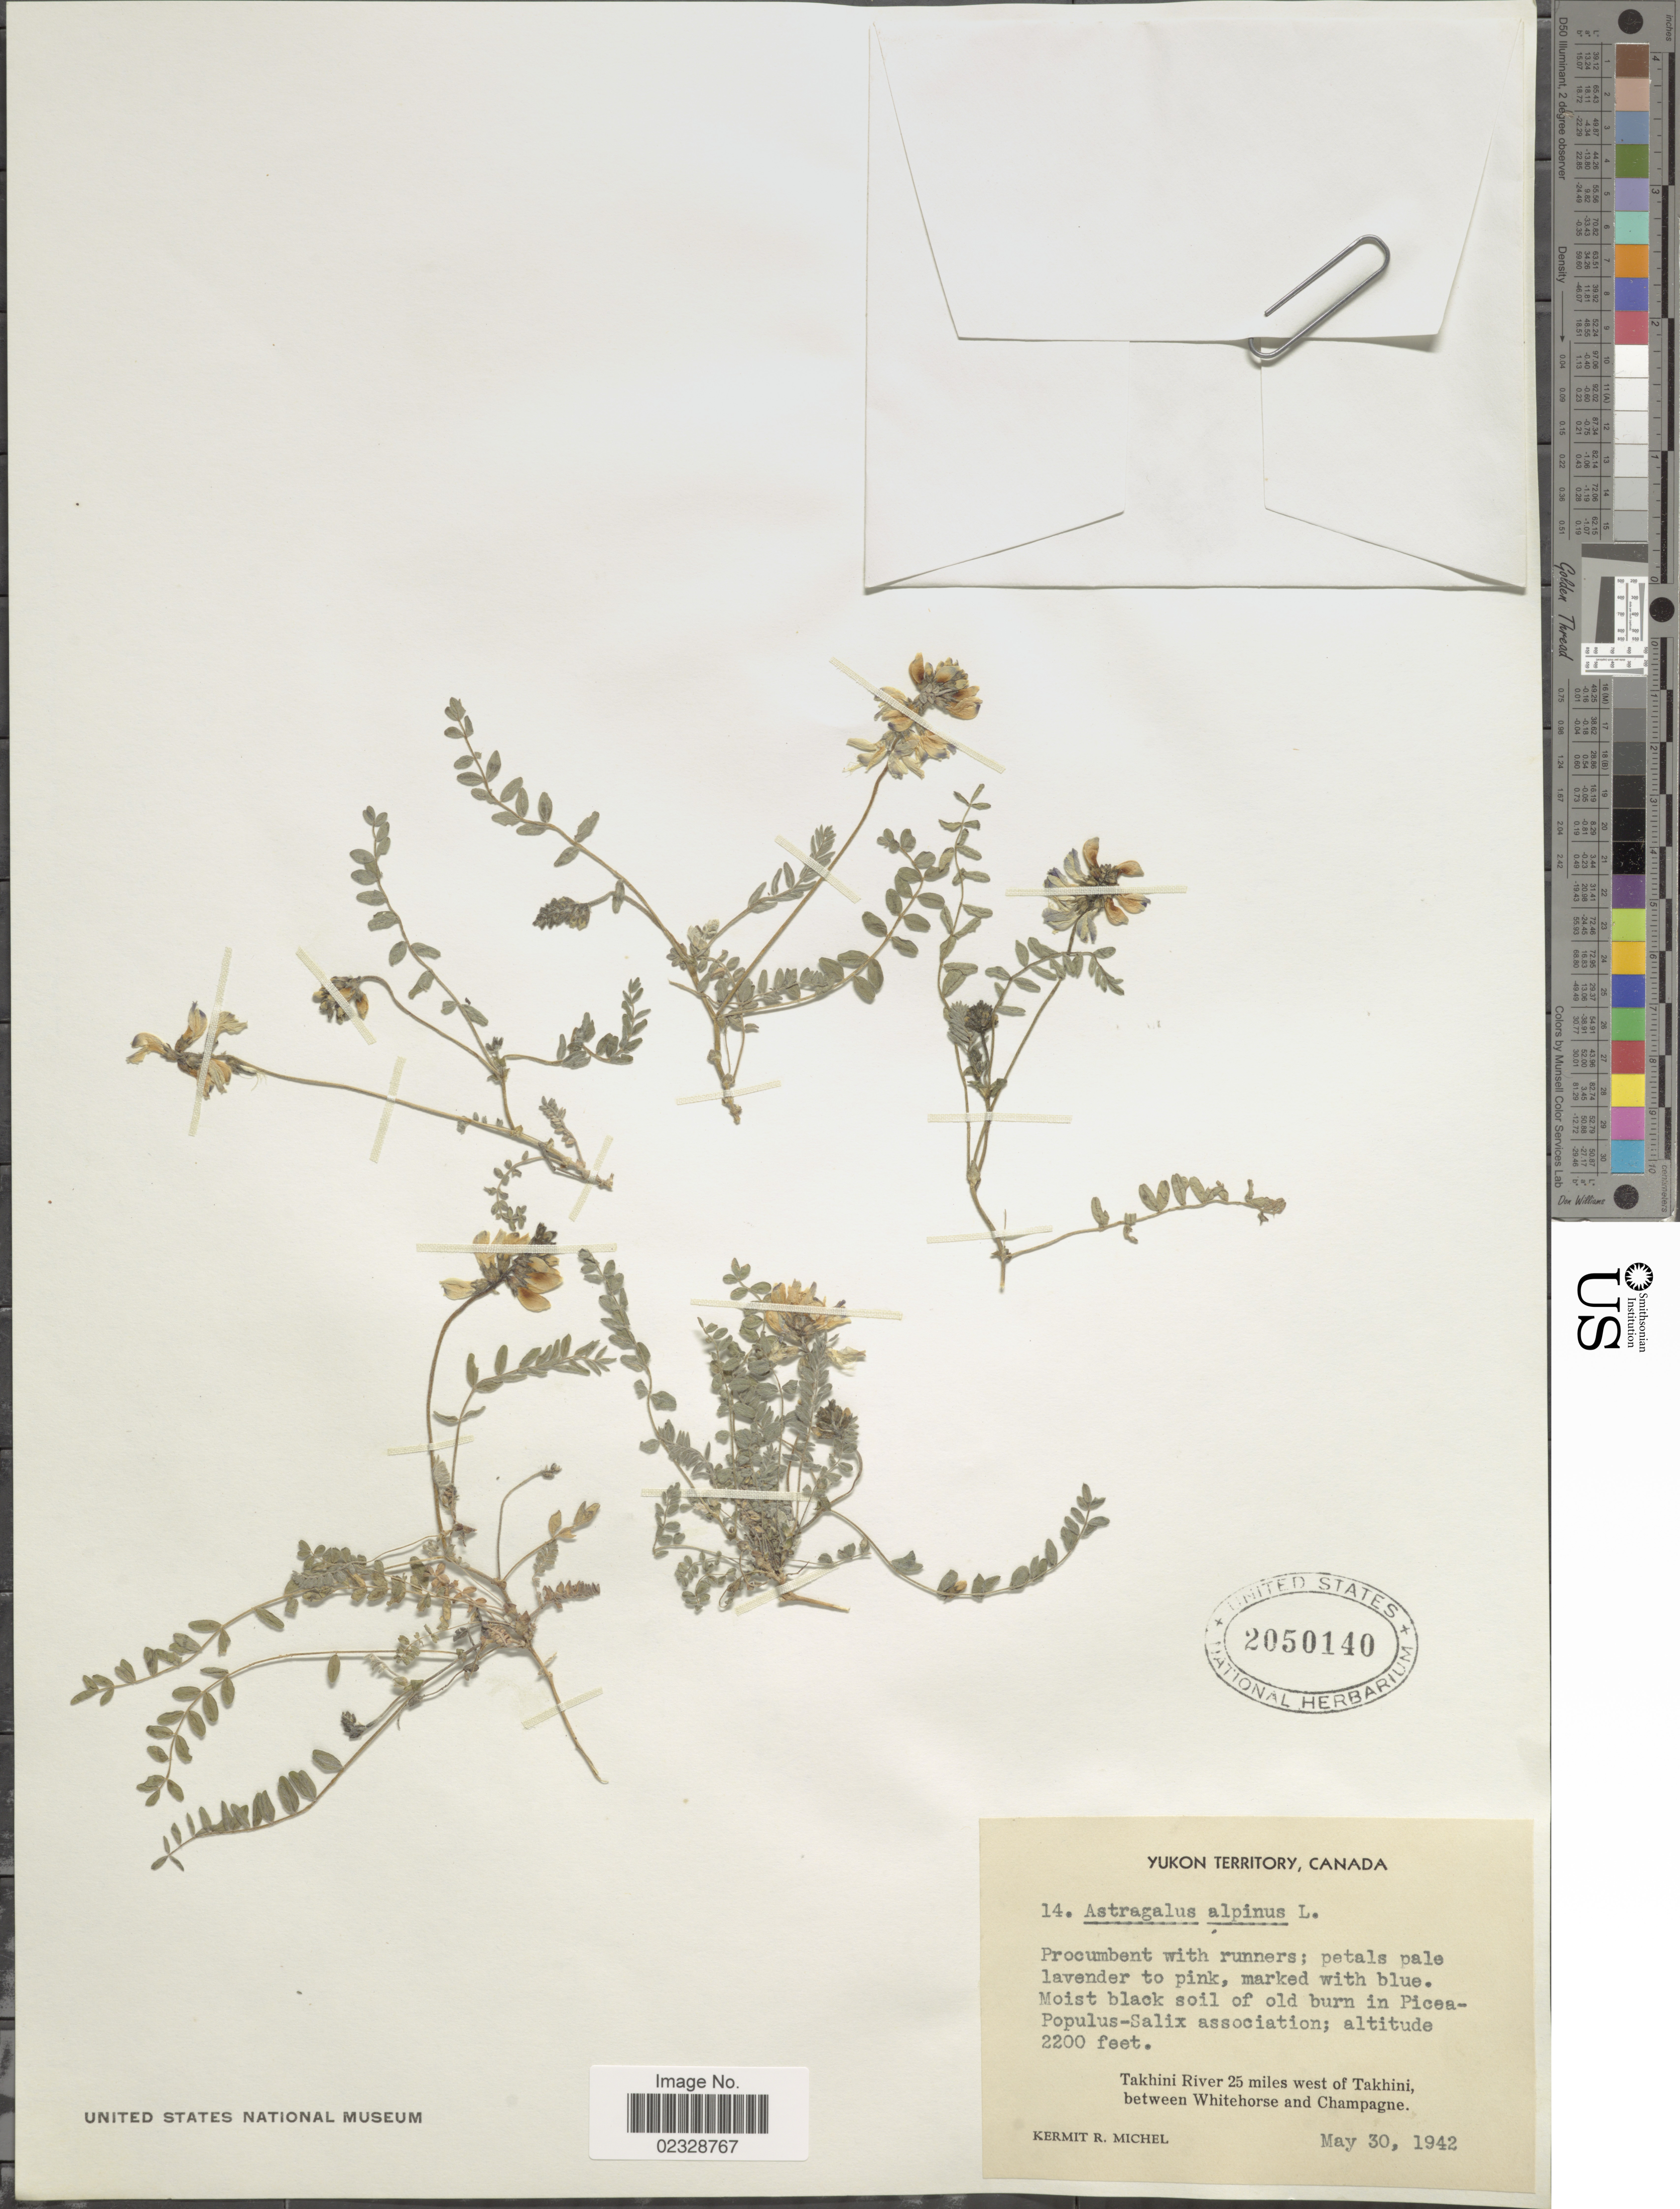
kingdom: Plantae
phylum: Tracheophyta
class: Magnoliopsida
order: Fabales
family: Fabaceae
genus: Astragalus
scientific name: Astragalus alpinus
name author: L.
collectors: K. Michel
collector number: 14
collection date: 1942-05-30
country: Canada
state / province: Yukon Territory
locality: Takhini River 25 miles west of Takhini, between Whitehorse and Champagne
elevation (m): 671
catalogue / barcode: US 2050140